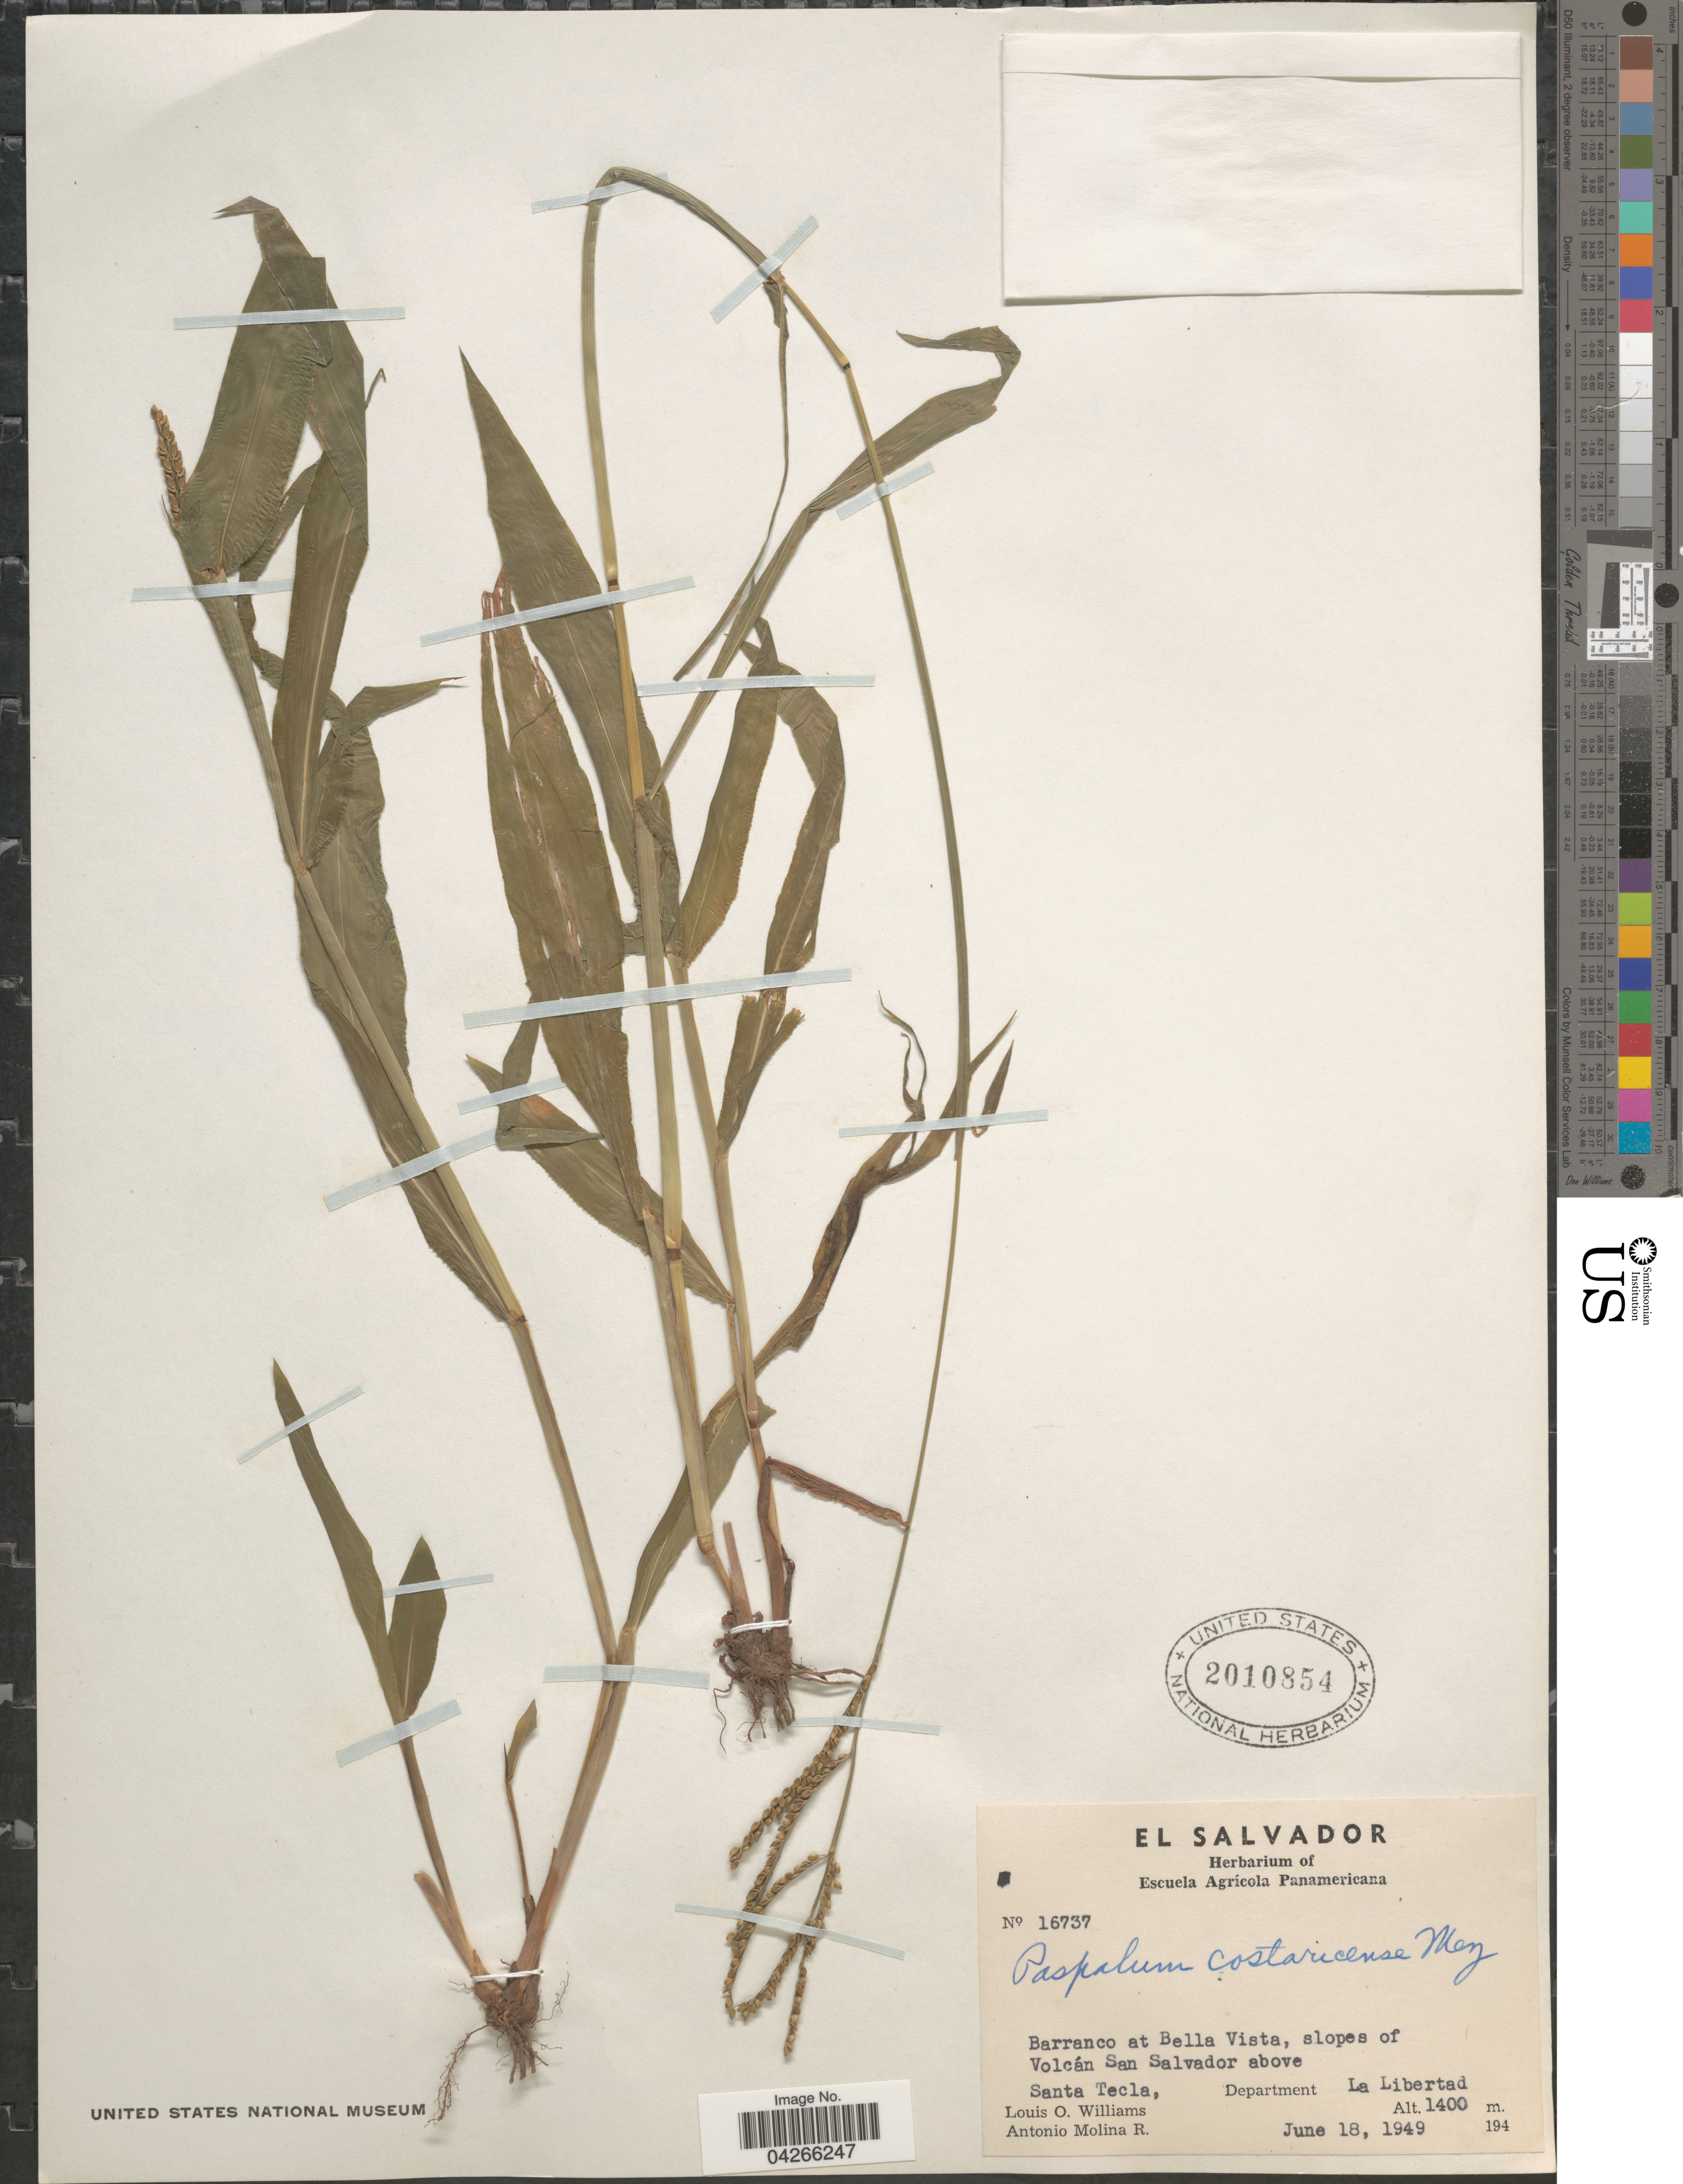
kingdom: Plantae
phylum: Tracheophyta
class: Liliopsida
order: Poales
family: Poaceae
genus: Paspalum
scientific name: Paspalum costaricense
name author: Mez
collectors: L. O. Williams & A. Molina R.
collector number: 16737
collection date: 1949-06-18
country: El Salvador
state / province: La Libertad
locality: Barranco at Bella Vista, slopes of Volcán San Salvador above Santa Tecla, Department La Libertad.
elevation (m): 1400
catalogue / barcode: US 2010854